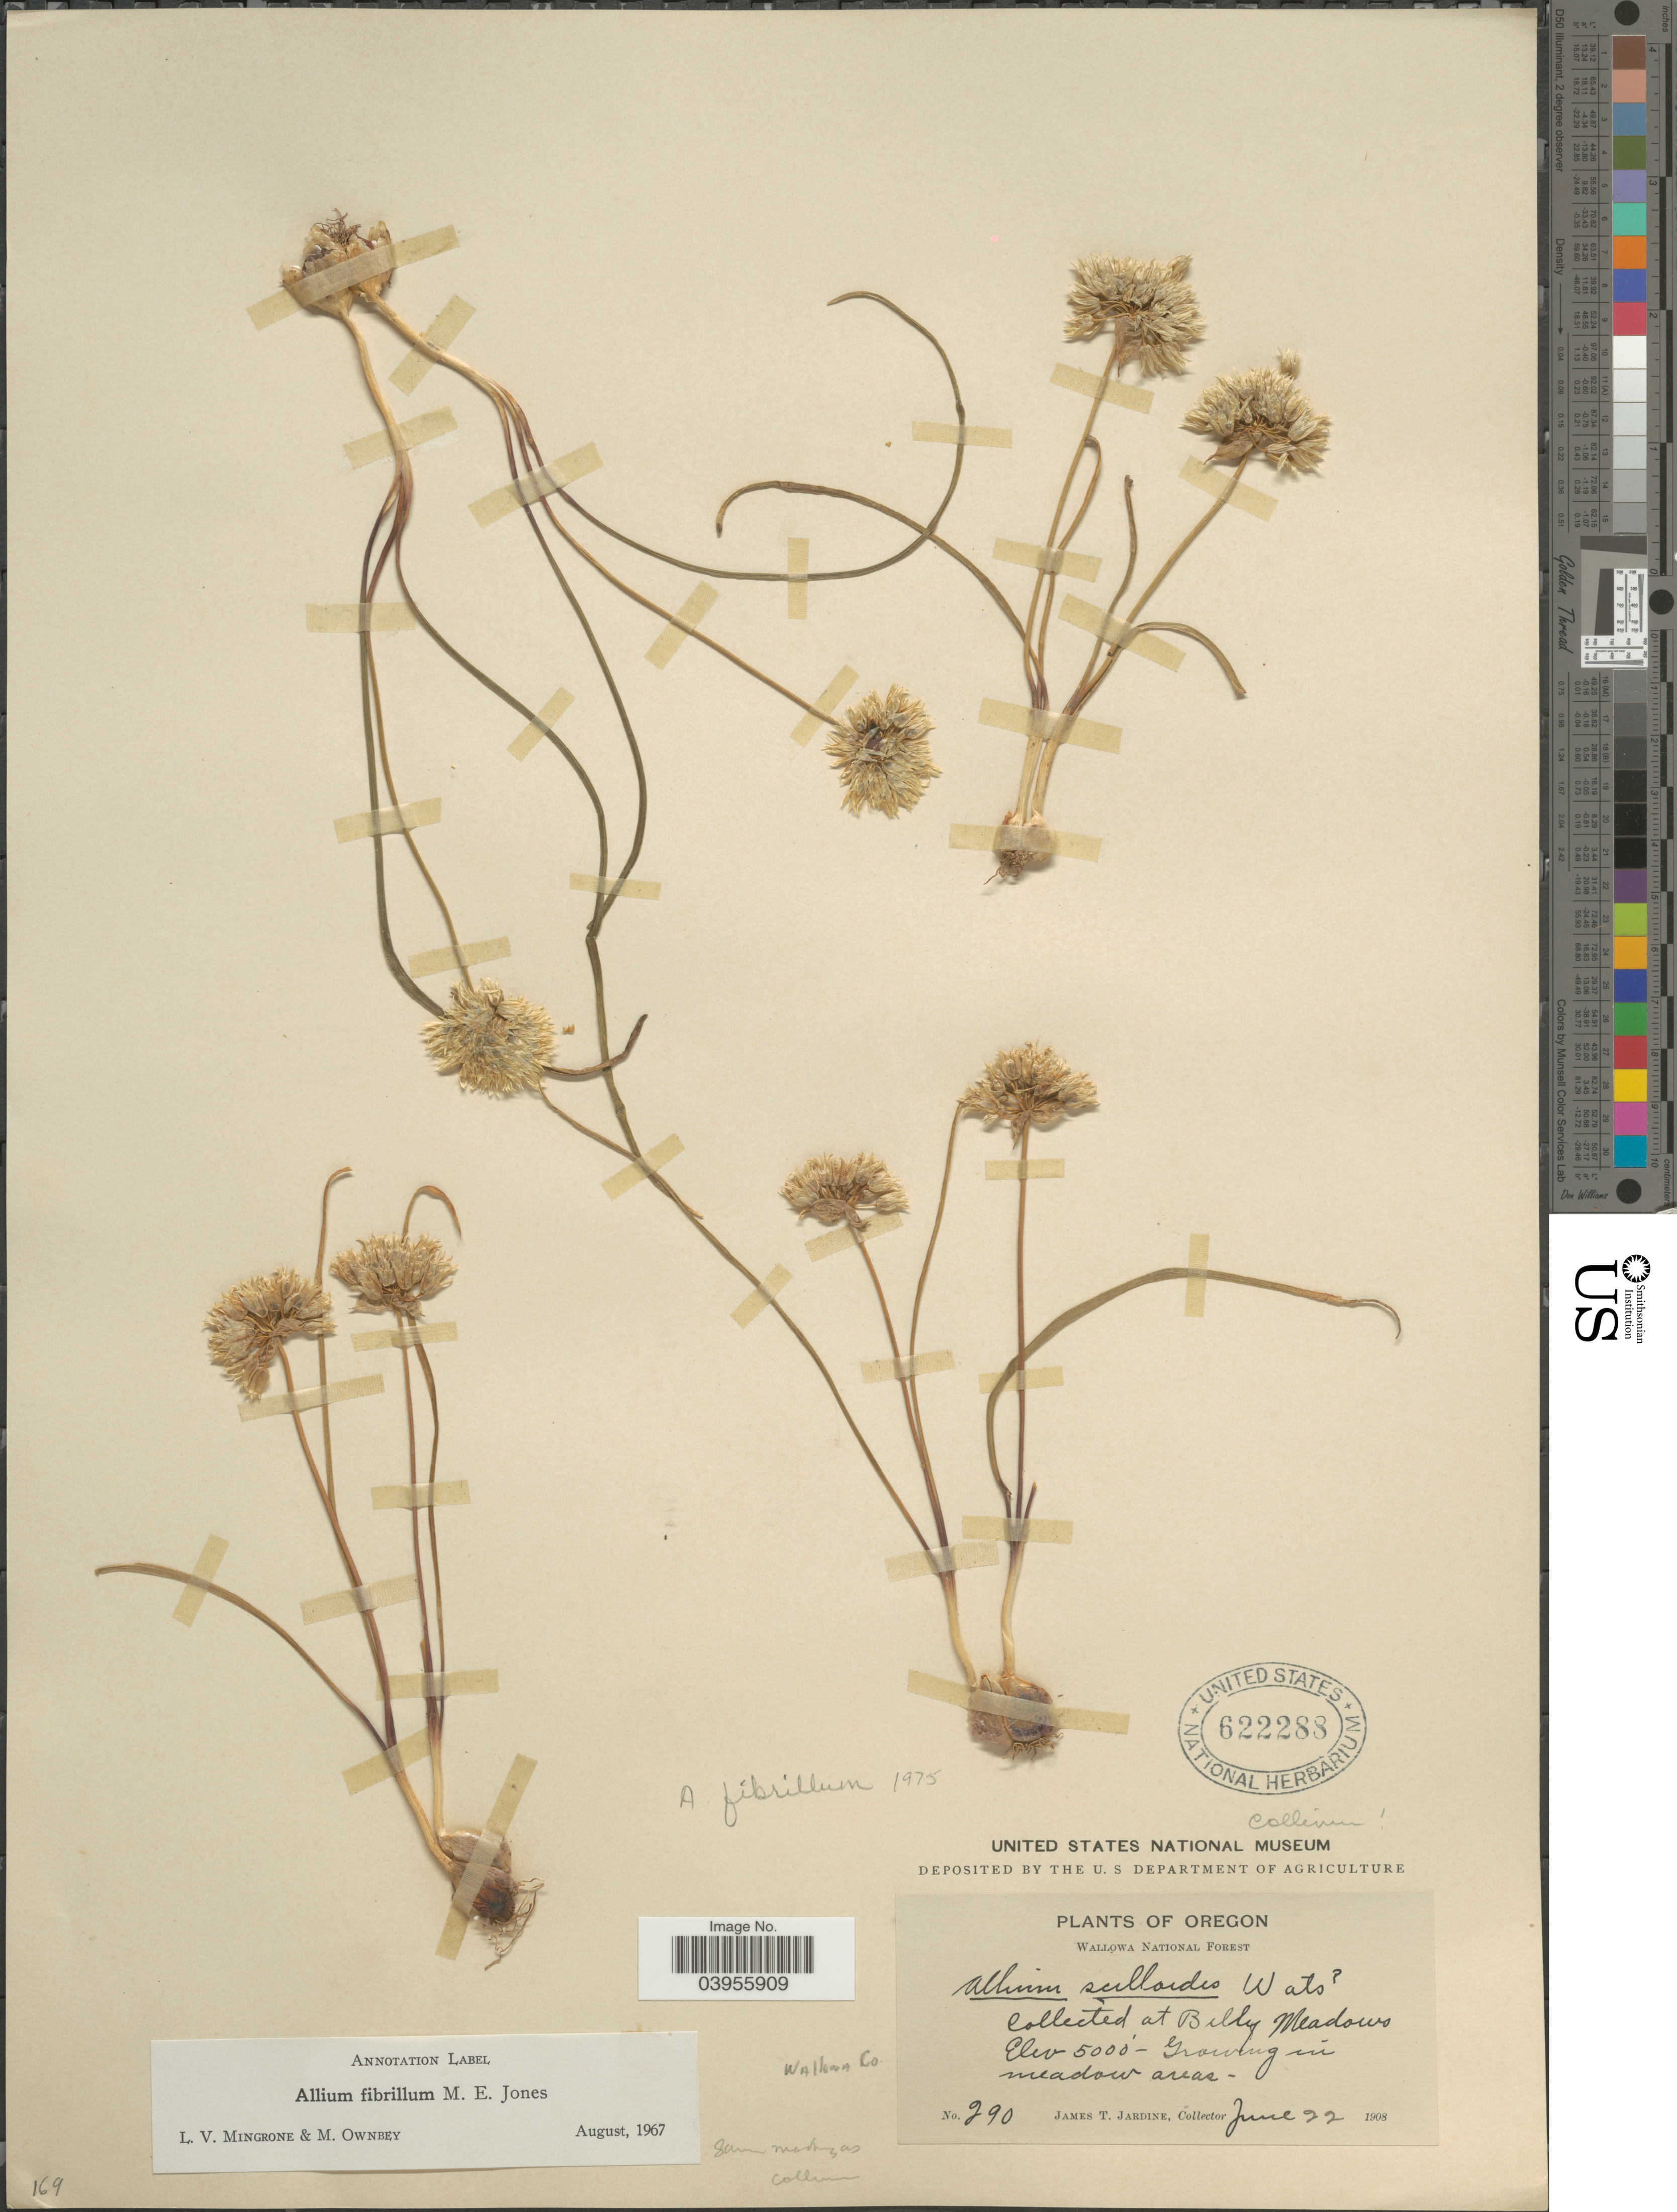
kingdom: Plantae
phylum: Tracheophyta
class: Liliopsida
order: Asparagales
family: Amaryllidaceae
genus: Allium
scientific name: Allium fibrillum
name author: M.E. Jones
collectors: J. T. Jardine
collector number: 290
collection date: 1908-06-22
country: United States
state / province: Oregon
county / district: Wallowa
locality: Wallowa National Forest. Billy Meadows. Wallowa Co.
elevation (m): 1524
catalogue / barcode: US 622288